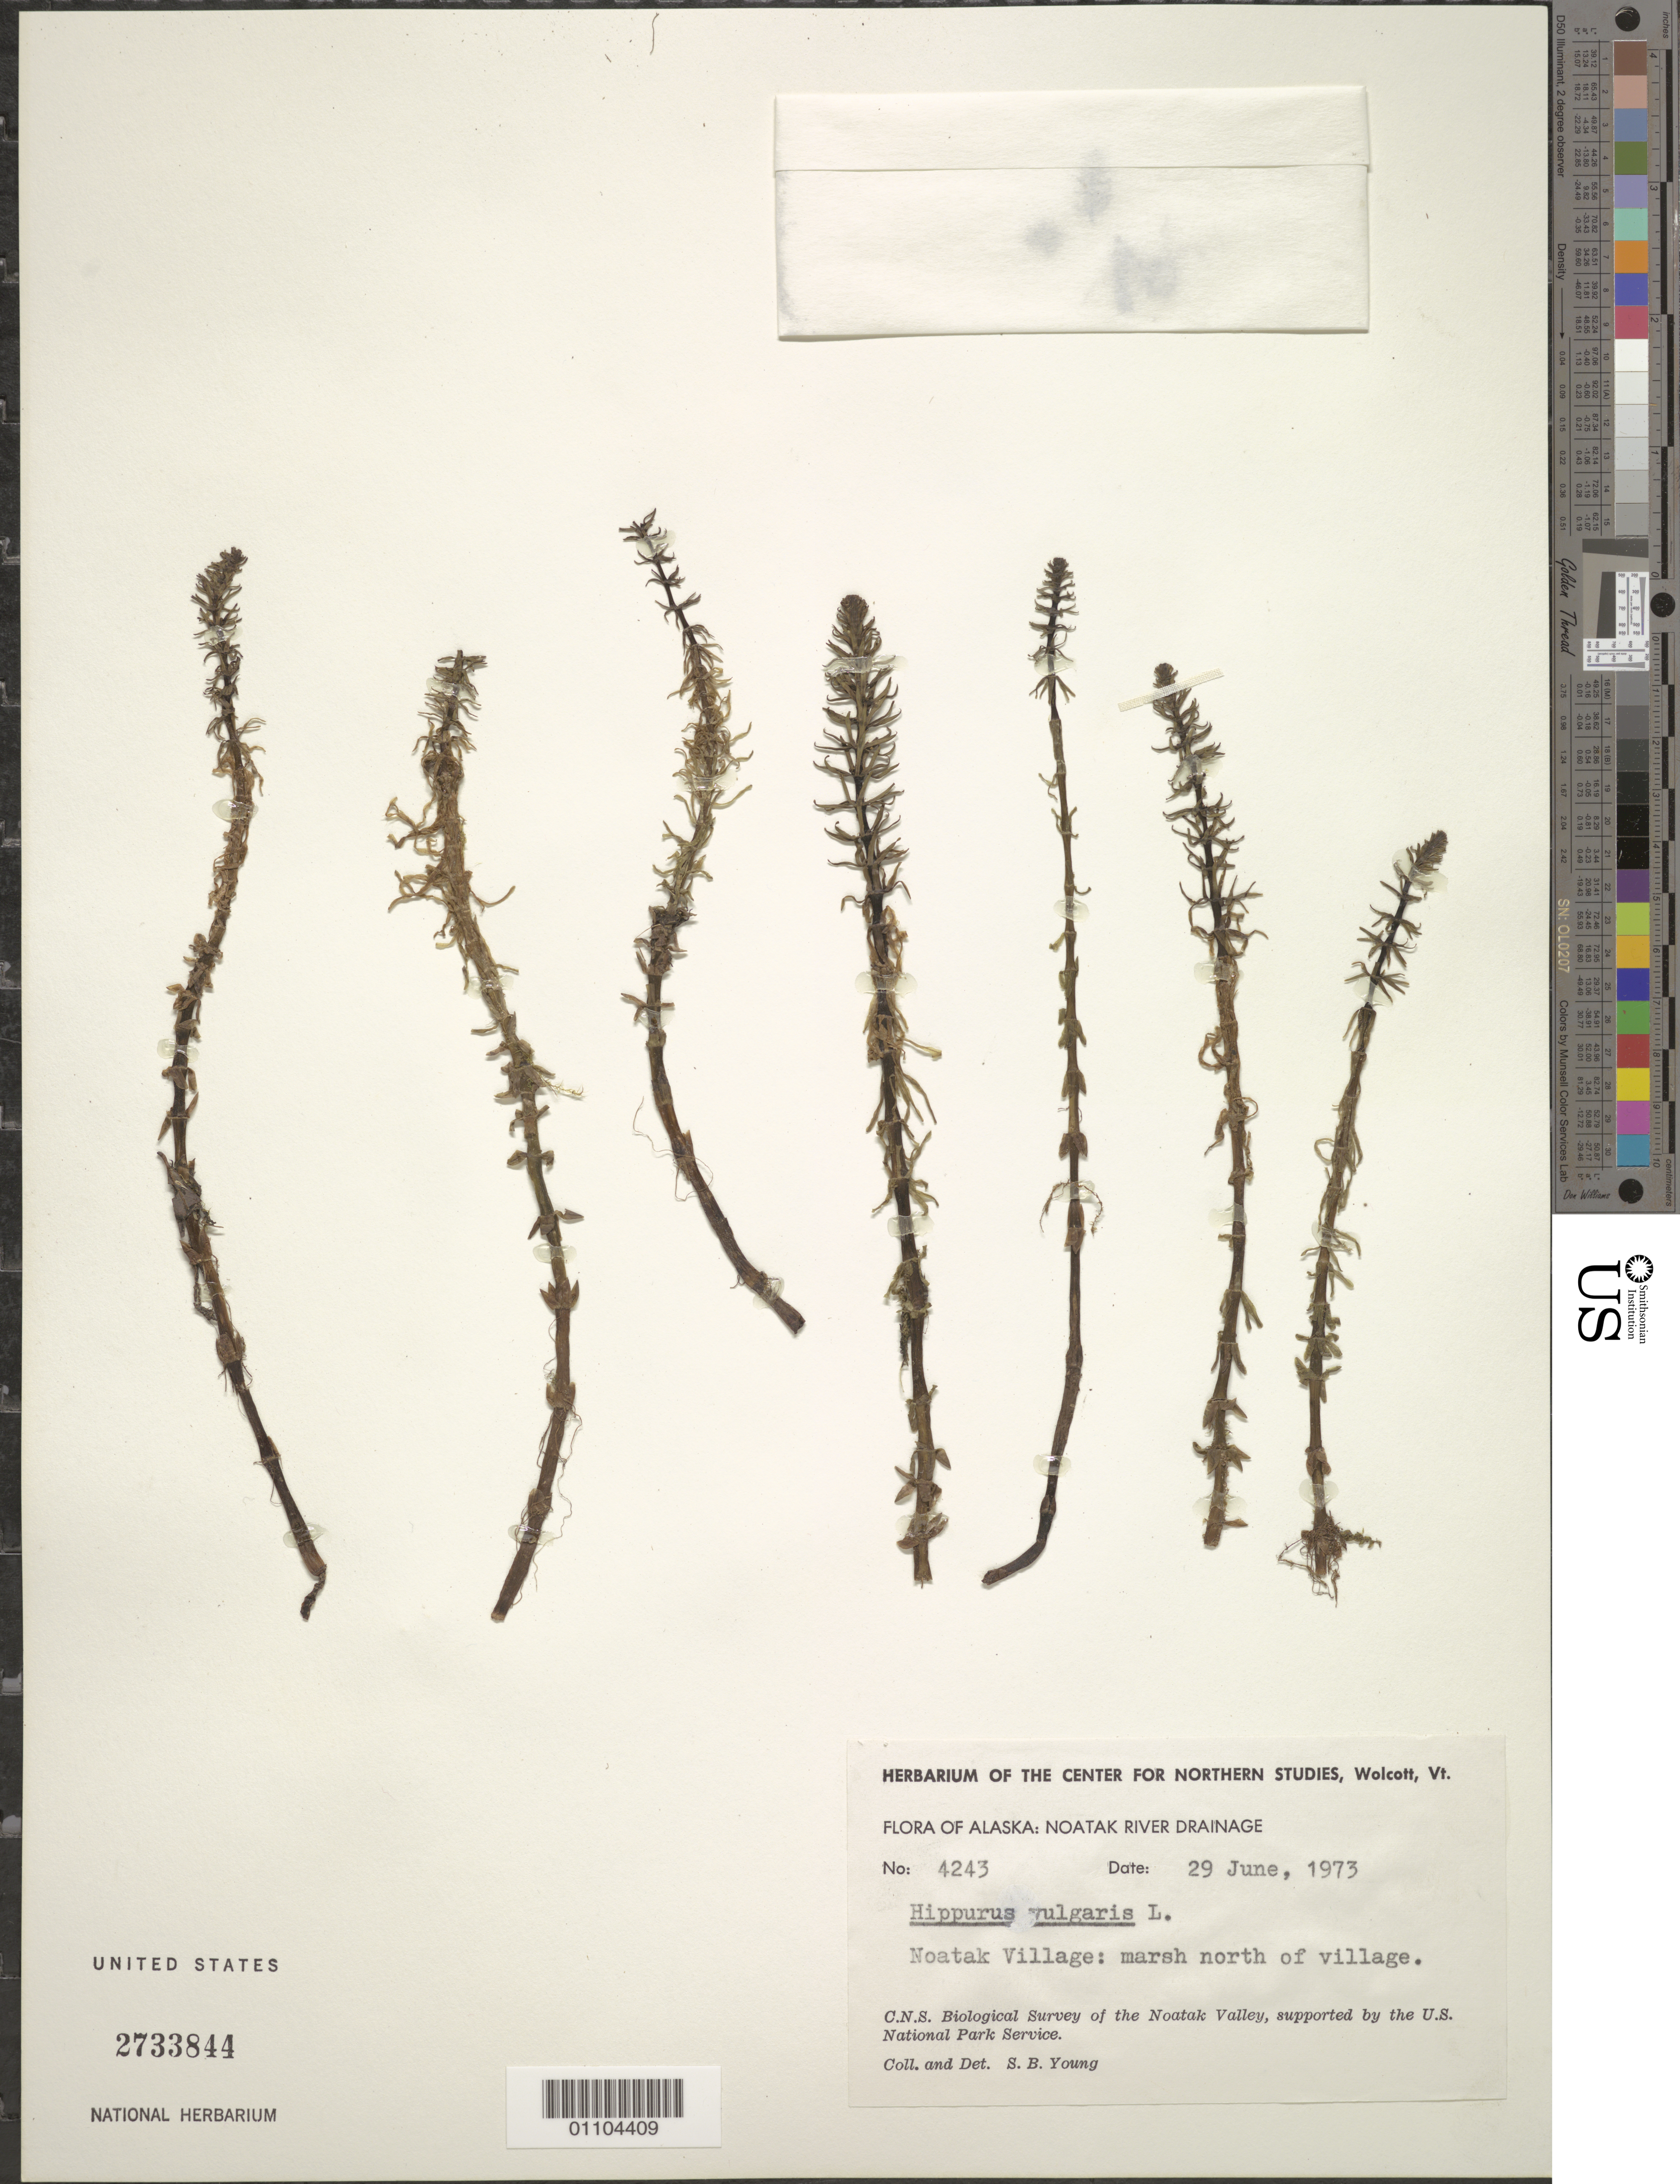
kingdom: Plantae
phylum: Tracheophyta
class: Magnoliopsida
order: Lamiales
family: Plantaginaceae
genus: Hippuris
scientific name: Hippuris vulgaris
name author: L.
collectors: S. Young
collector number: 4243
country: United States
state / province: Alaska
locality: Noatak River Drainage, Noatak Village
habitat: Marsh north of village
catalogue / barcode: US 2733844